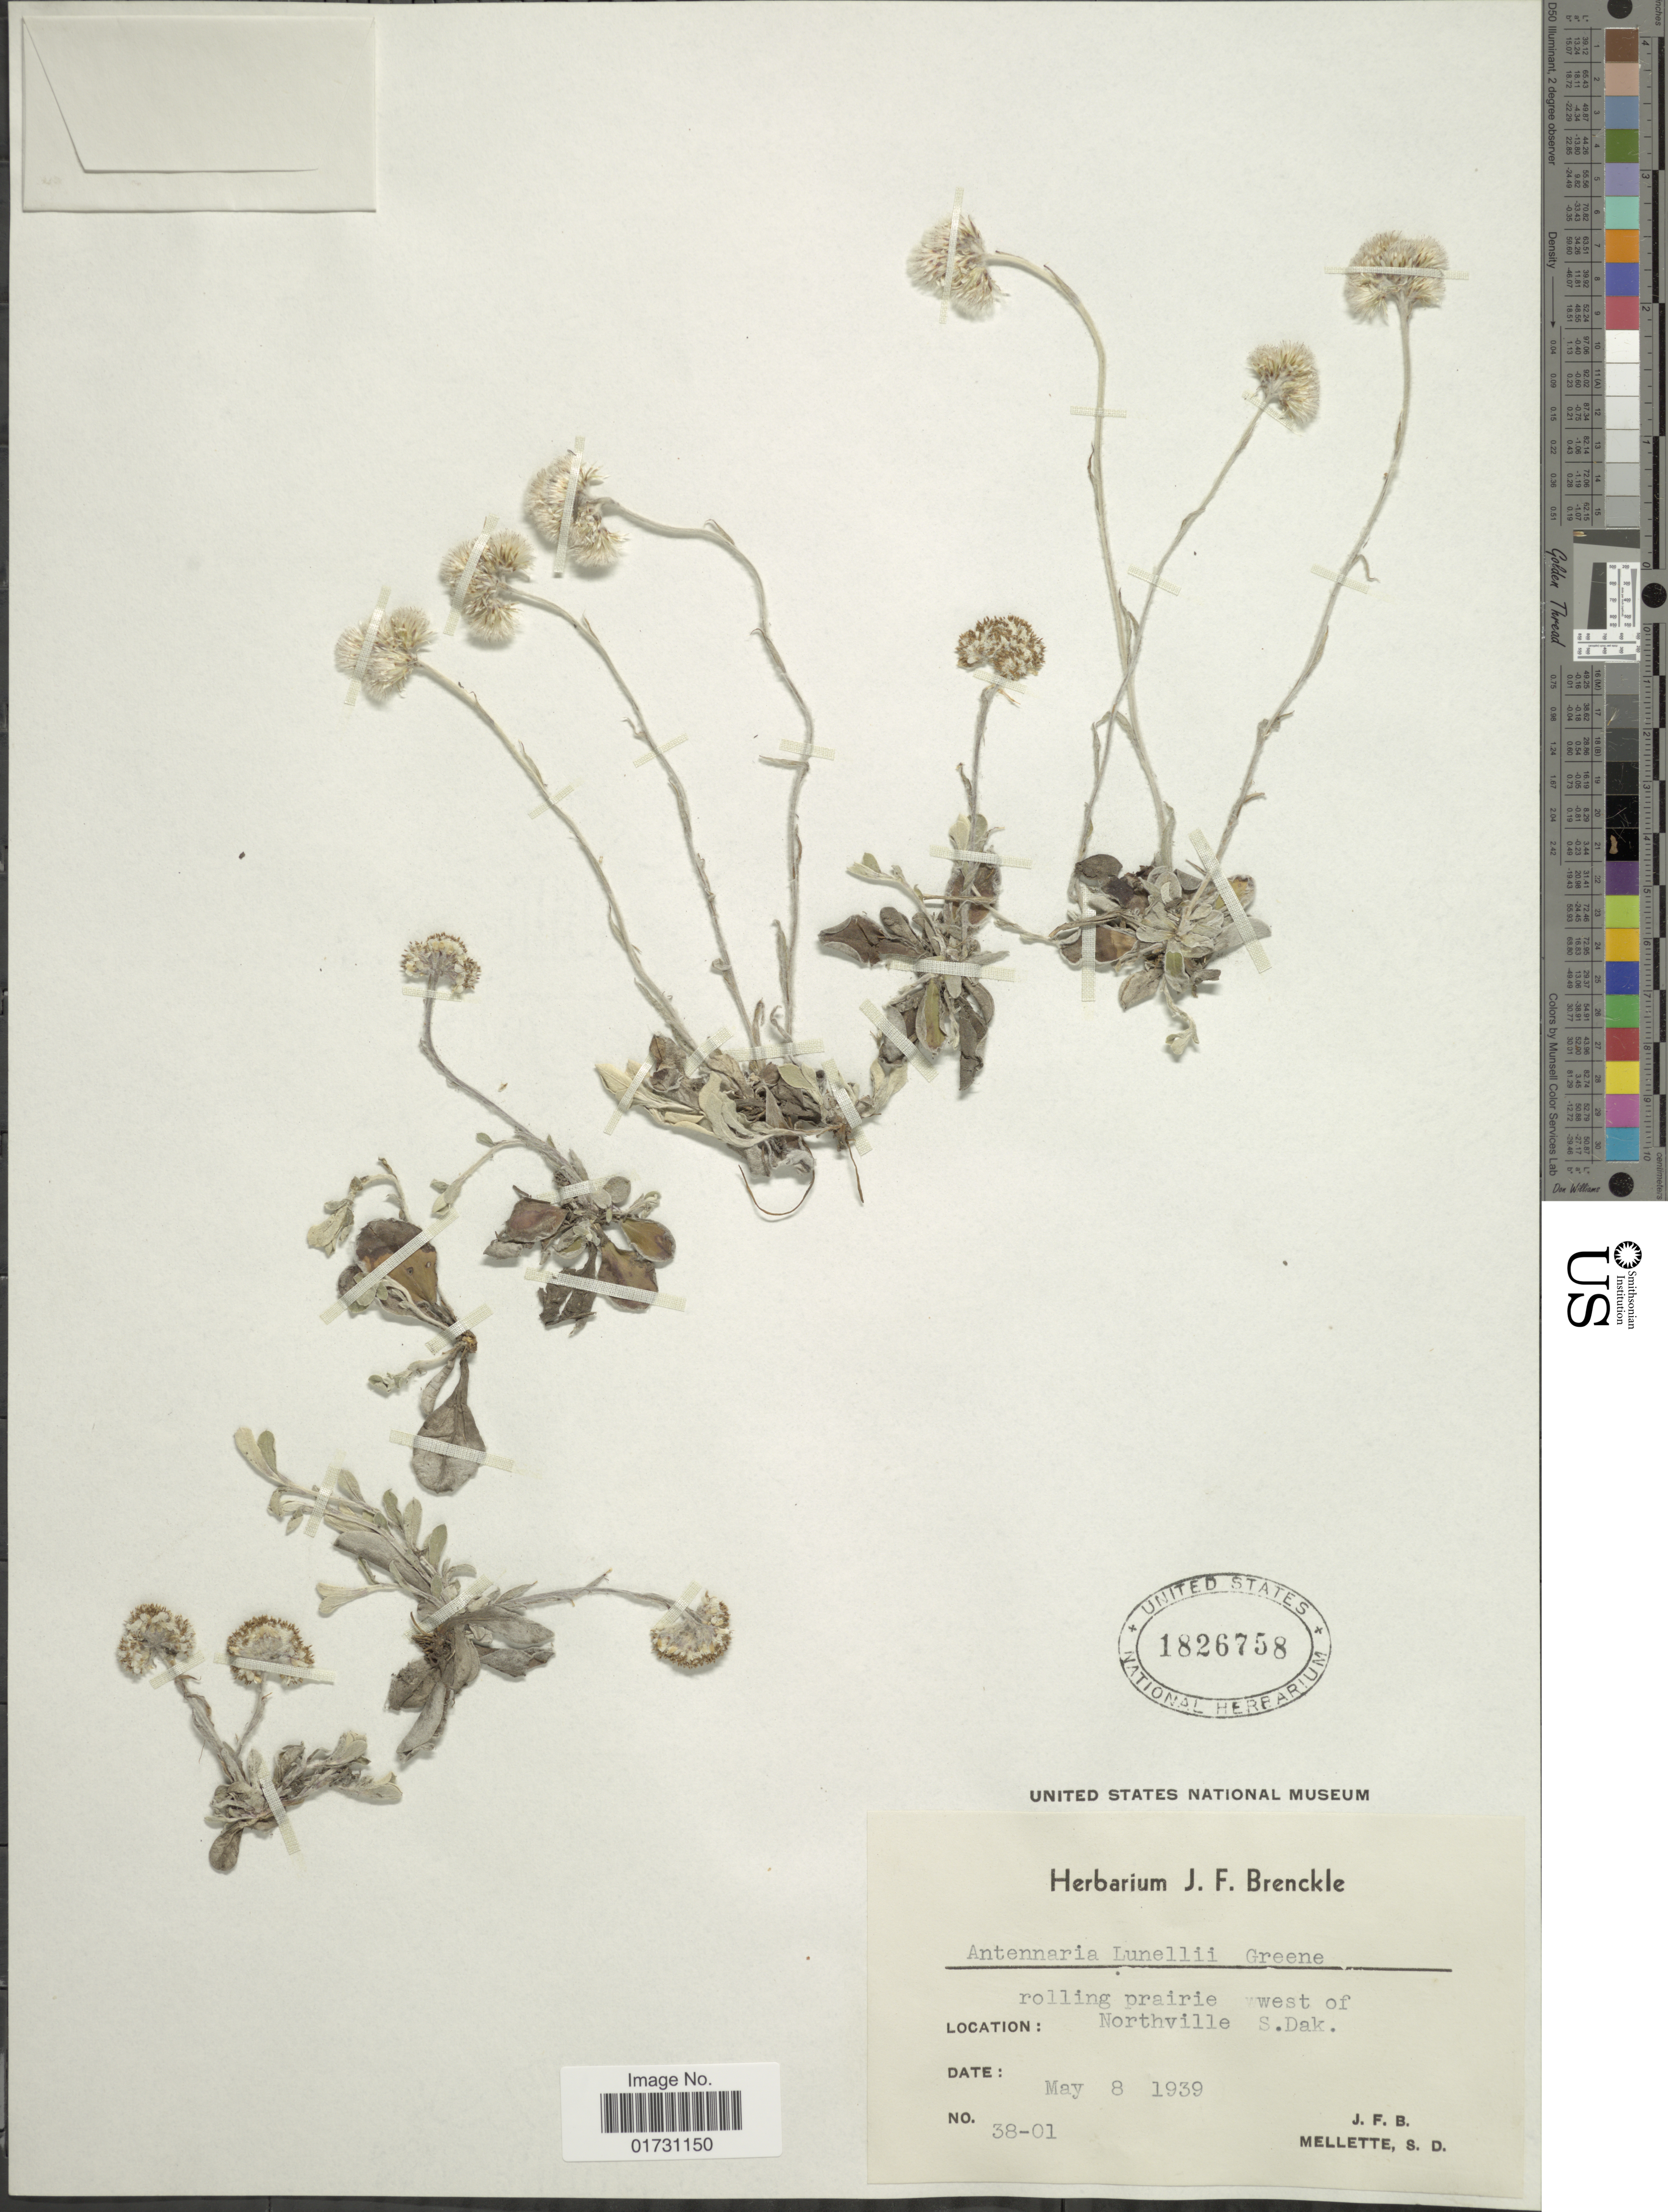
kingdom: Plantae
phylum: Tracheophyta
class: Magnoliopsida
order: Asterales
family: Asteraceae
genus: Antennaria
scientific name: Antennaria lunellii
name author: Greene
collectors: J. Brenckle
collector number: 38-01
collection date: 1939-05-08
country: United States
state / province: South Dakota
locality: Rolling prairie west of Northville, S. Dak.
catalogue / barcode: US 1826758